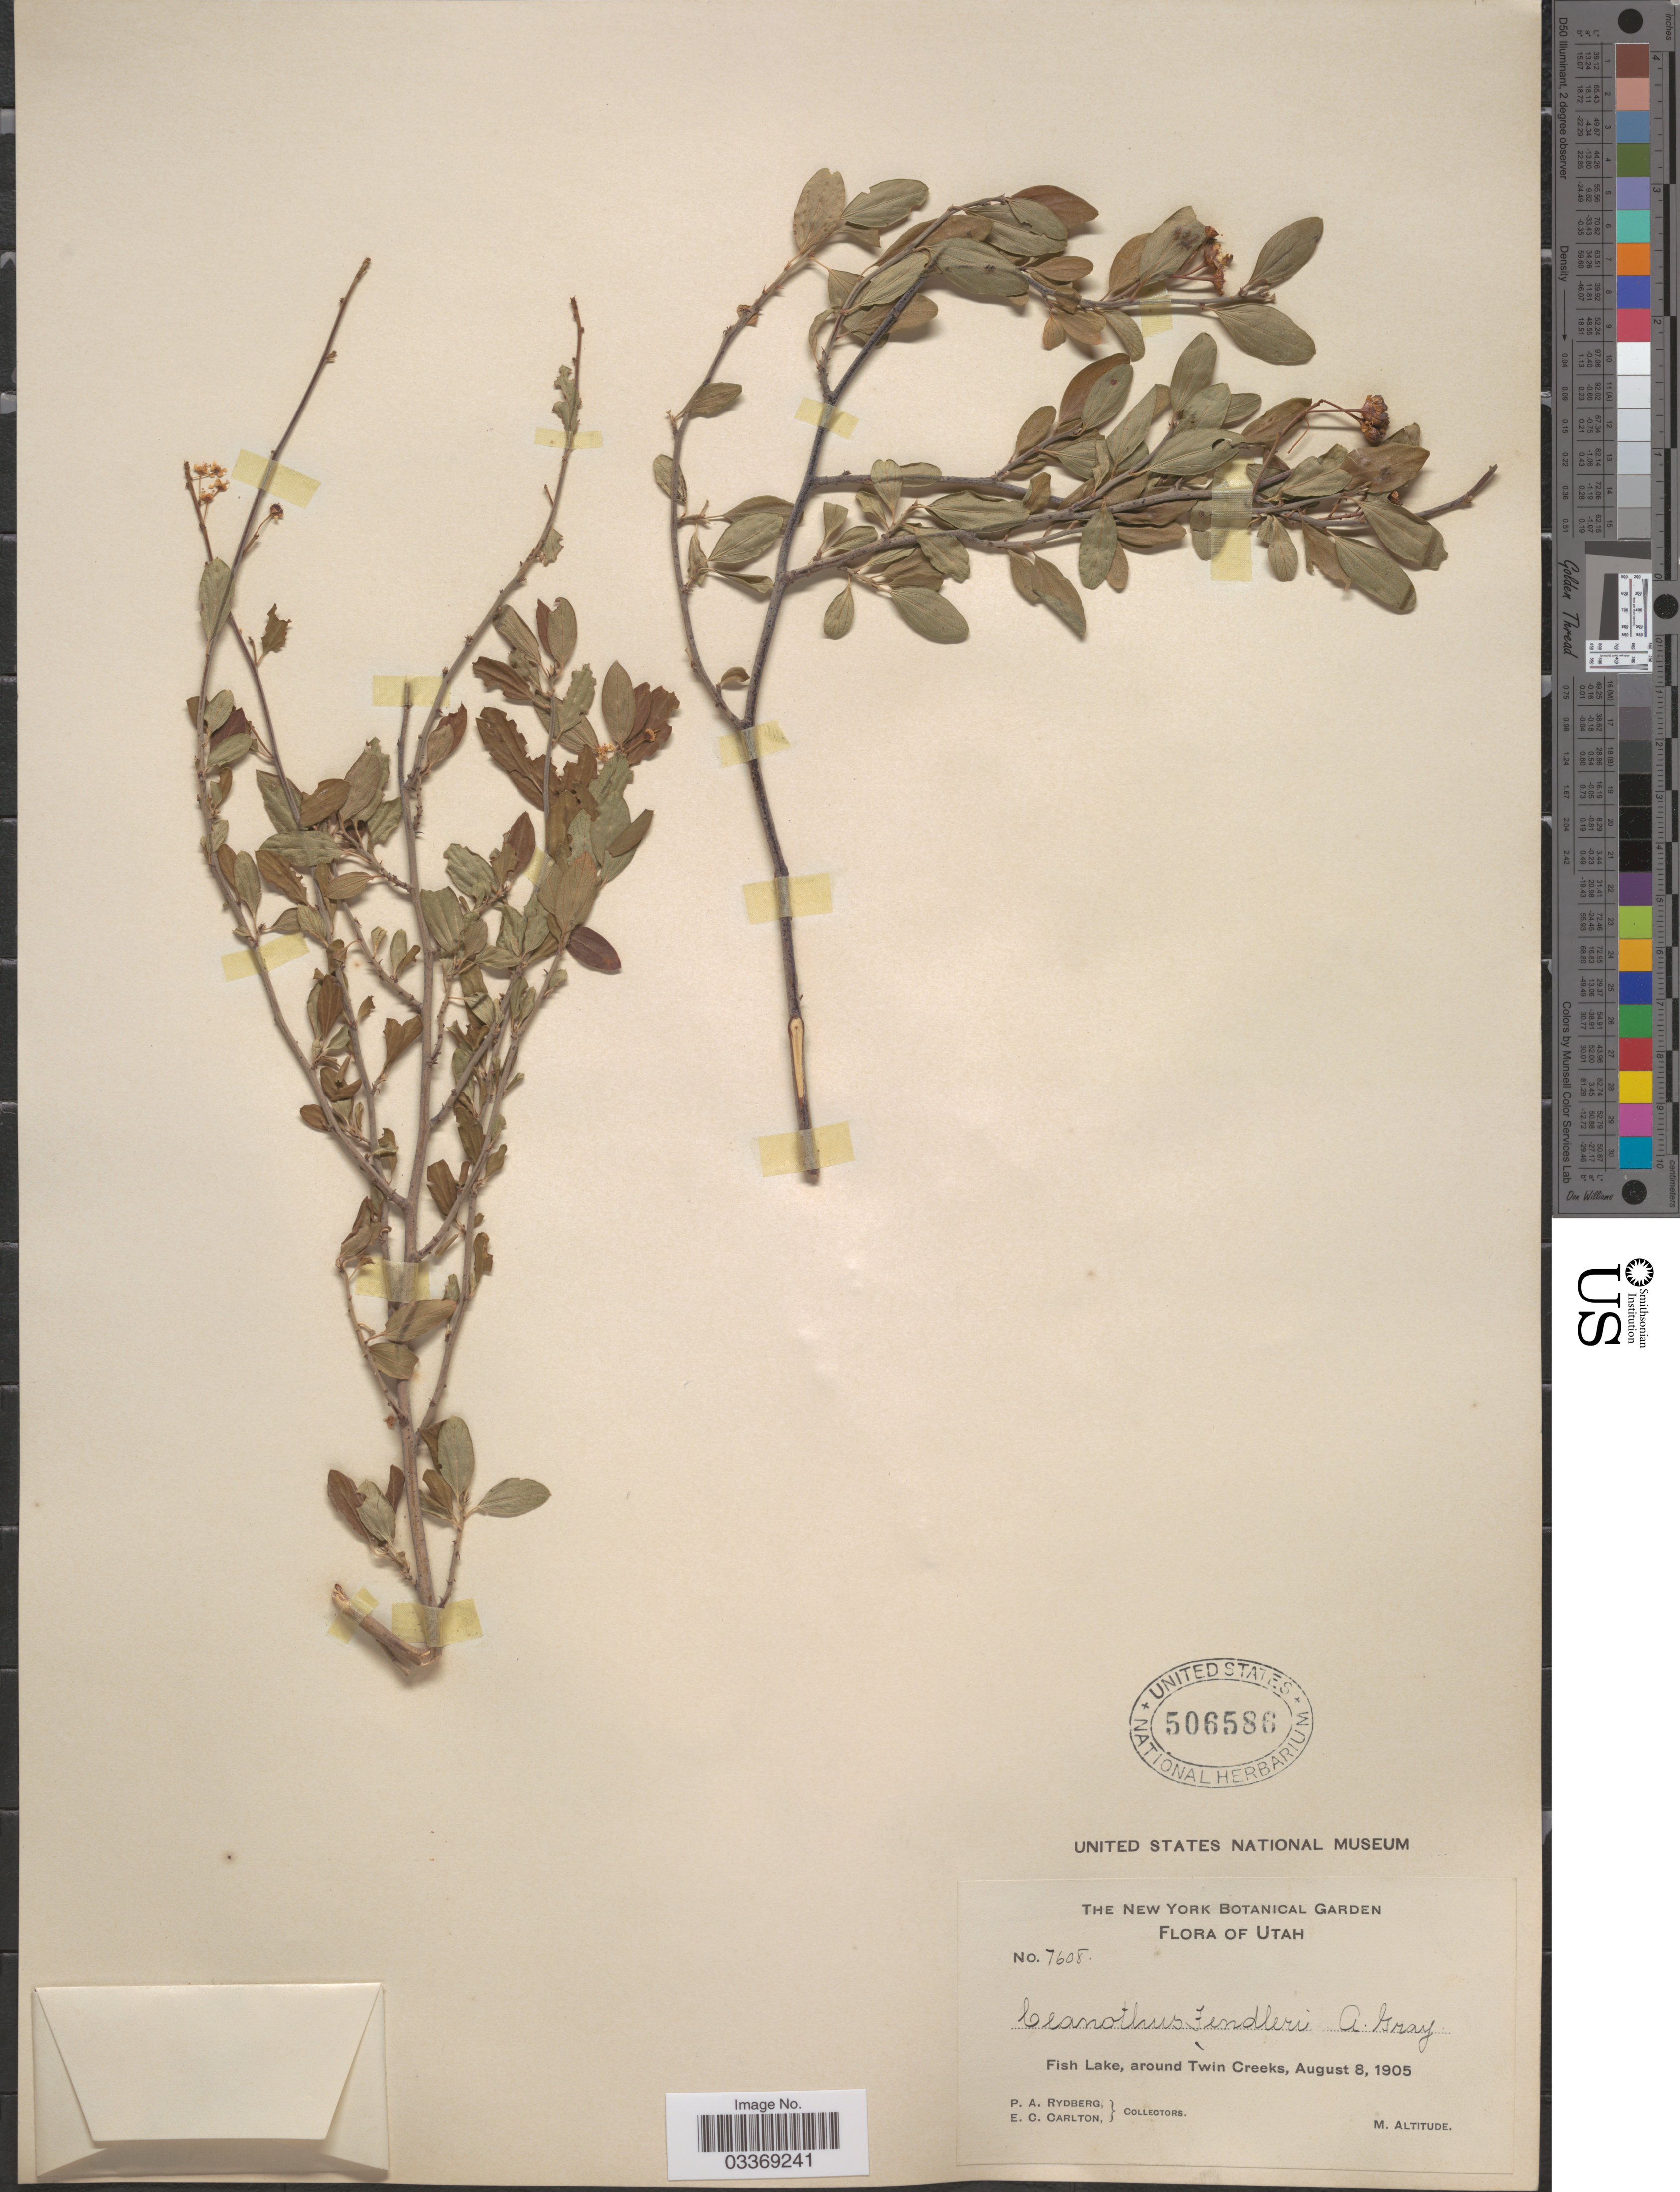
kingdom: Plantae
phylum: Tracheophyta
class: Magnoliopsida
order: Rosales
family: Rhamnaceae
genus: Ceanothus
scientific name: Ceanothus fendleri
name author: A. Gray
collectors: P. A. Rydberg & E. Carlton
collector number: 7608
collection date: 1905-08-08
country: United States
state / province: Utah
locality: Fish Lake, around Twin Creeks.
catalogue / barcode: US 506586